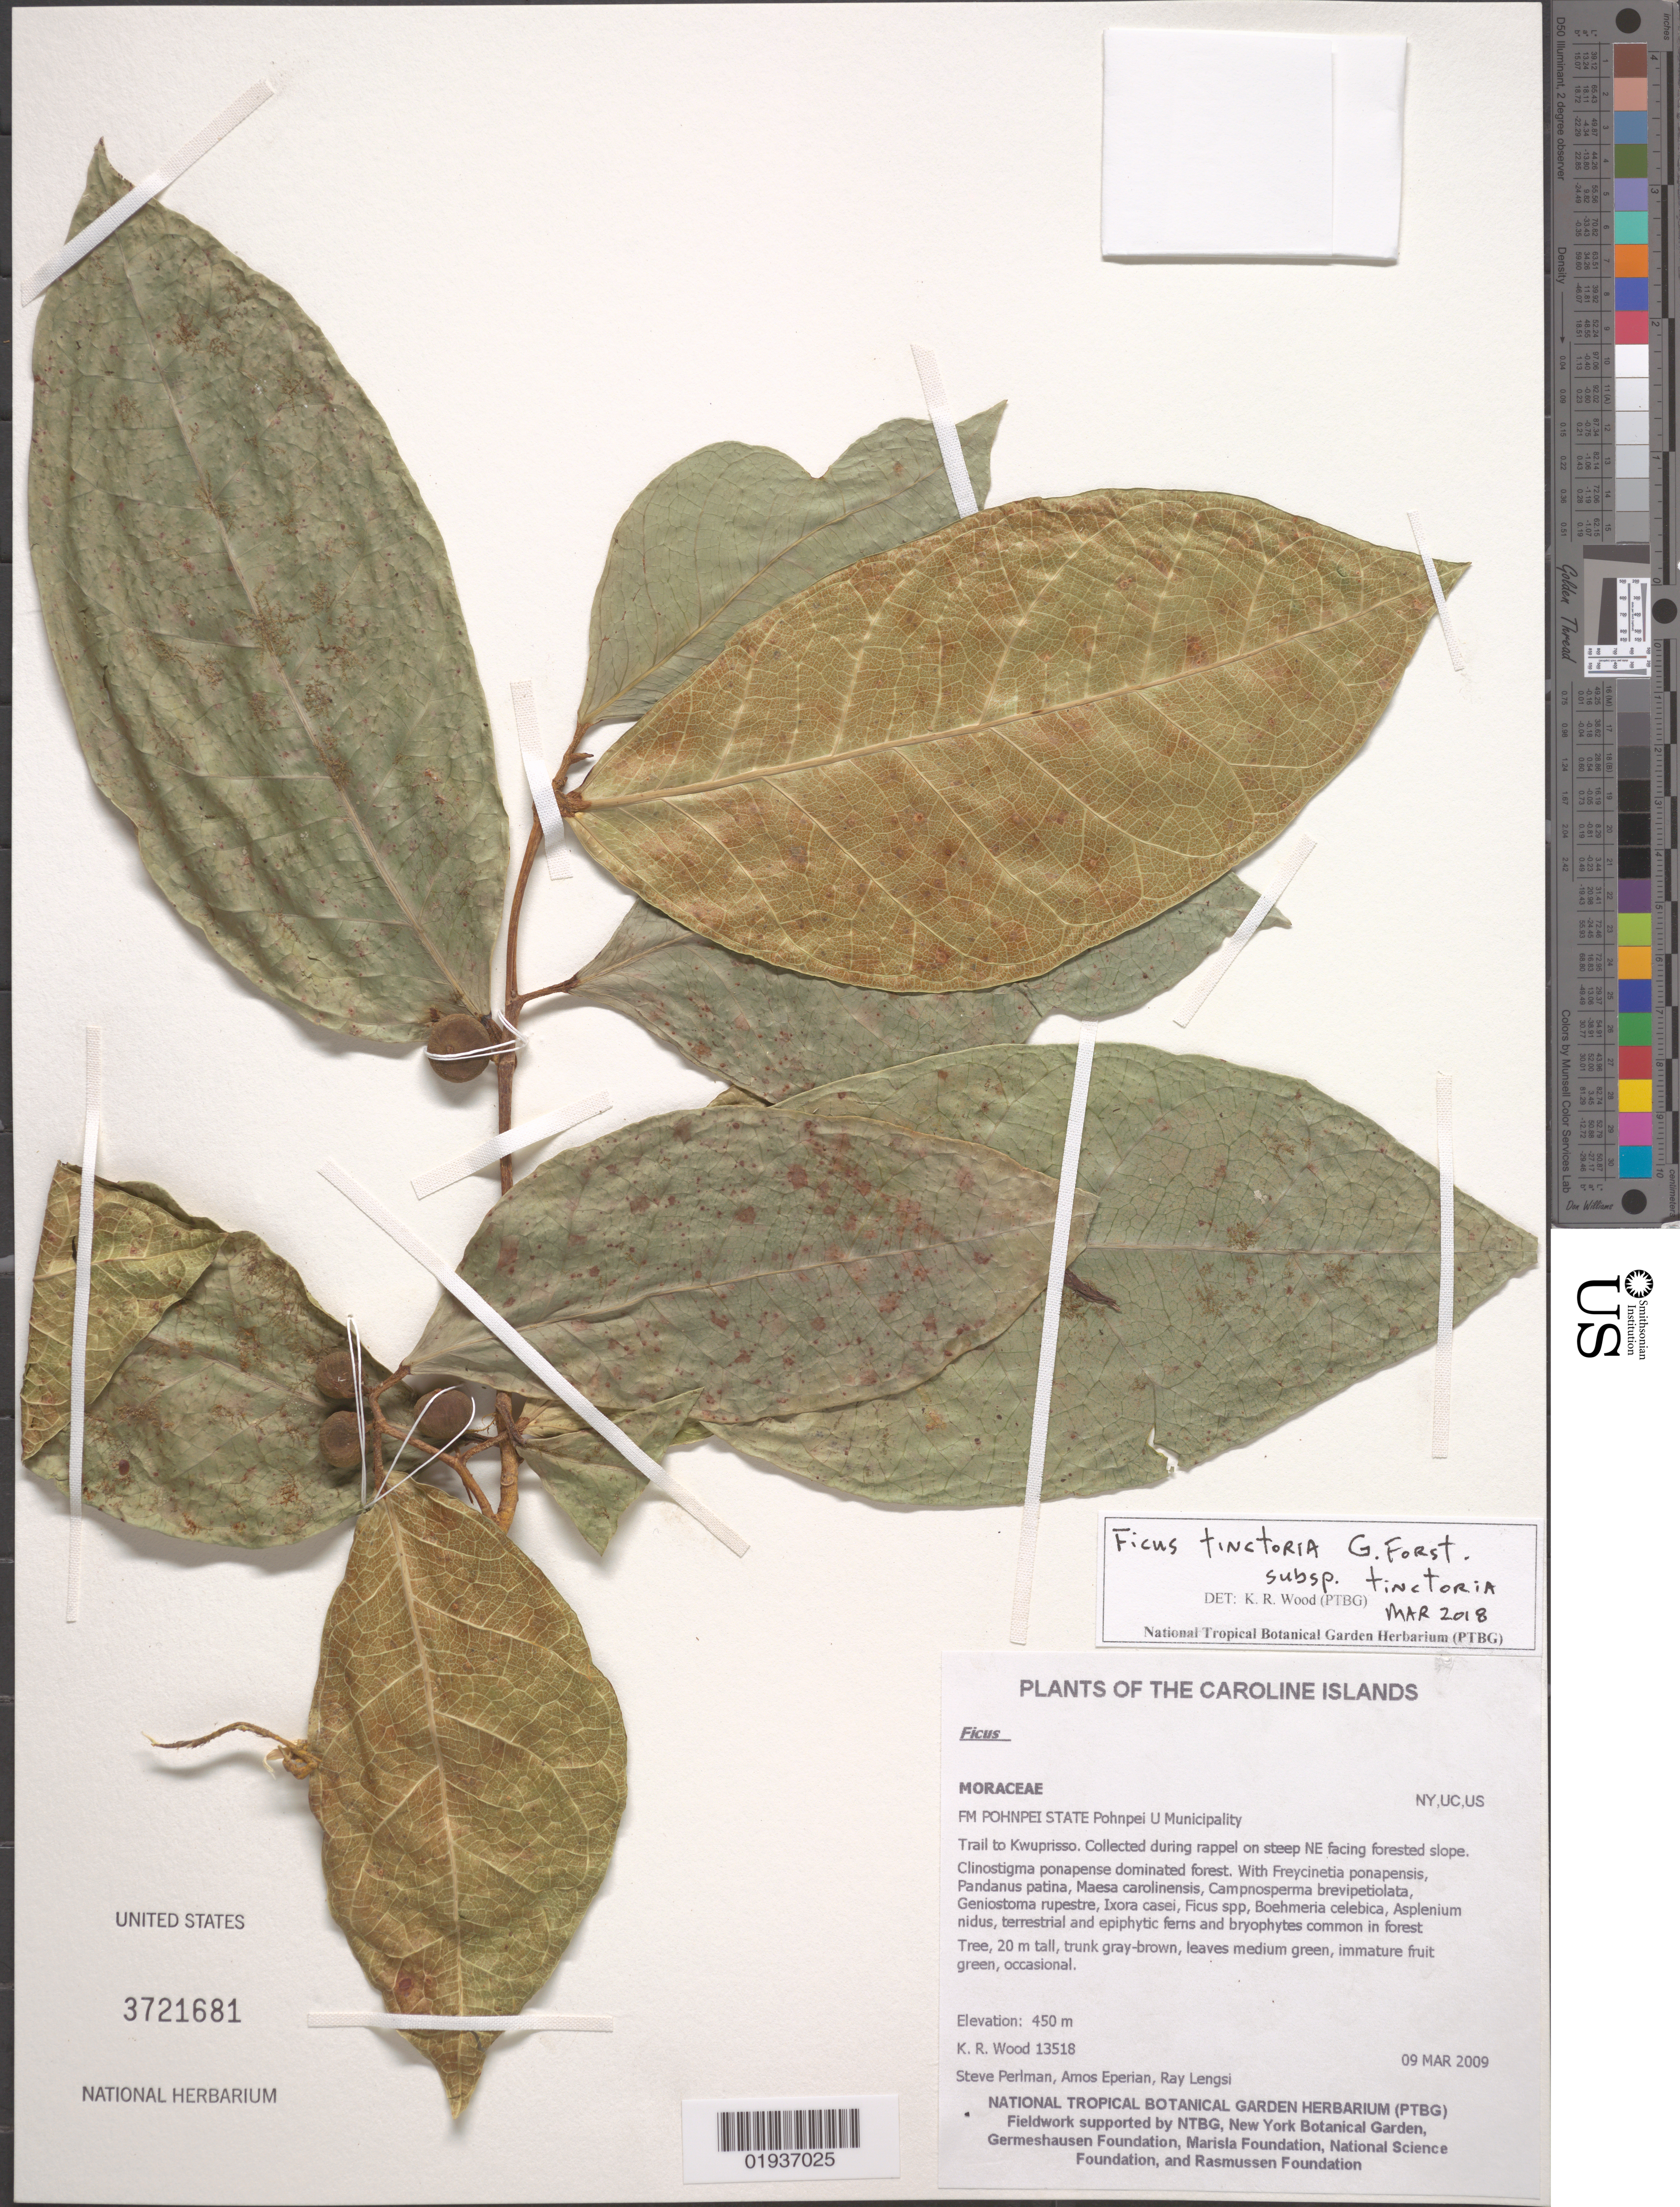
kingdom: Plantae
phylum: Tracheophyta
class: Magnoliopsida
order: Rosales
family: Moraceae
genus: Ficus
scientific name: Ficus tinctoria subsp. tinctoria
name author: G. Forst.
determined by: Wood, Kenneth R.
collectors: K. R. Wood, S. P. Perlman, E. Eperiam & R. Lengsi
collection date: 2009-03-09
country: Micronesia, Federated States of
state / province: Pohnpei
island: Pohnpei [Ponape]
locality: U Municipality, trail to Kwupuriso, collected during rappel on steep NE facing slope.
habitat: Forest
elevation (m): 450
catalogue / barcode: US 3721681